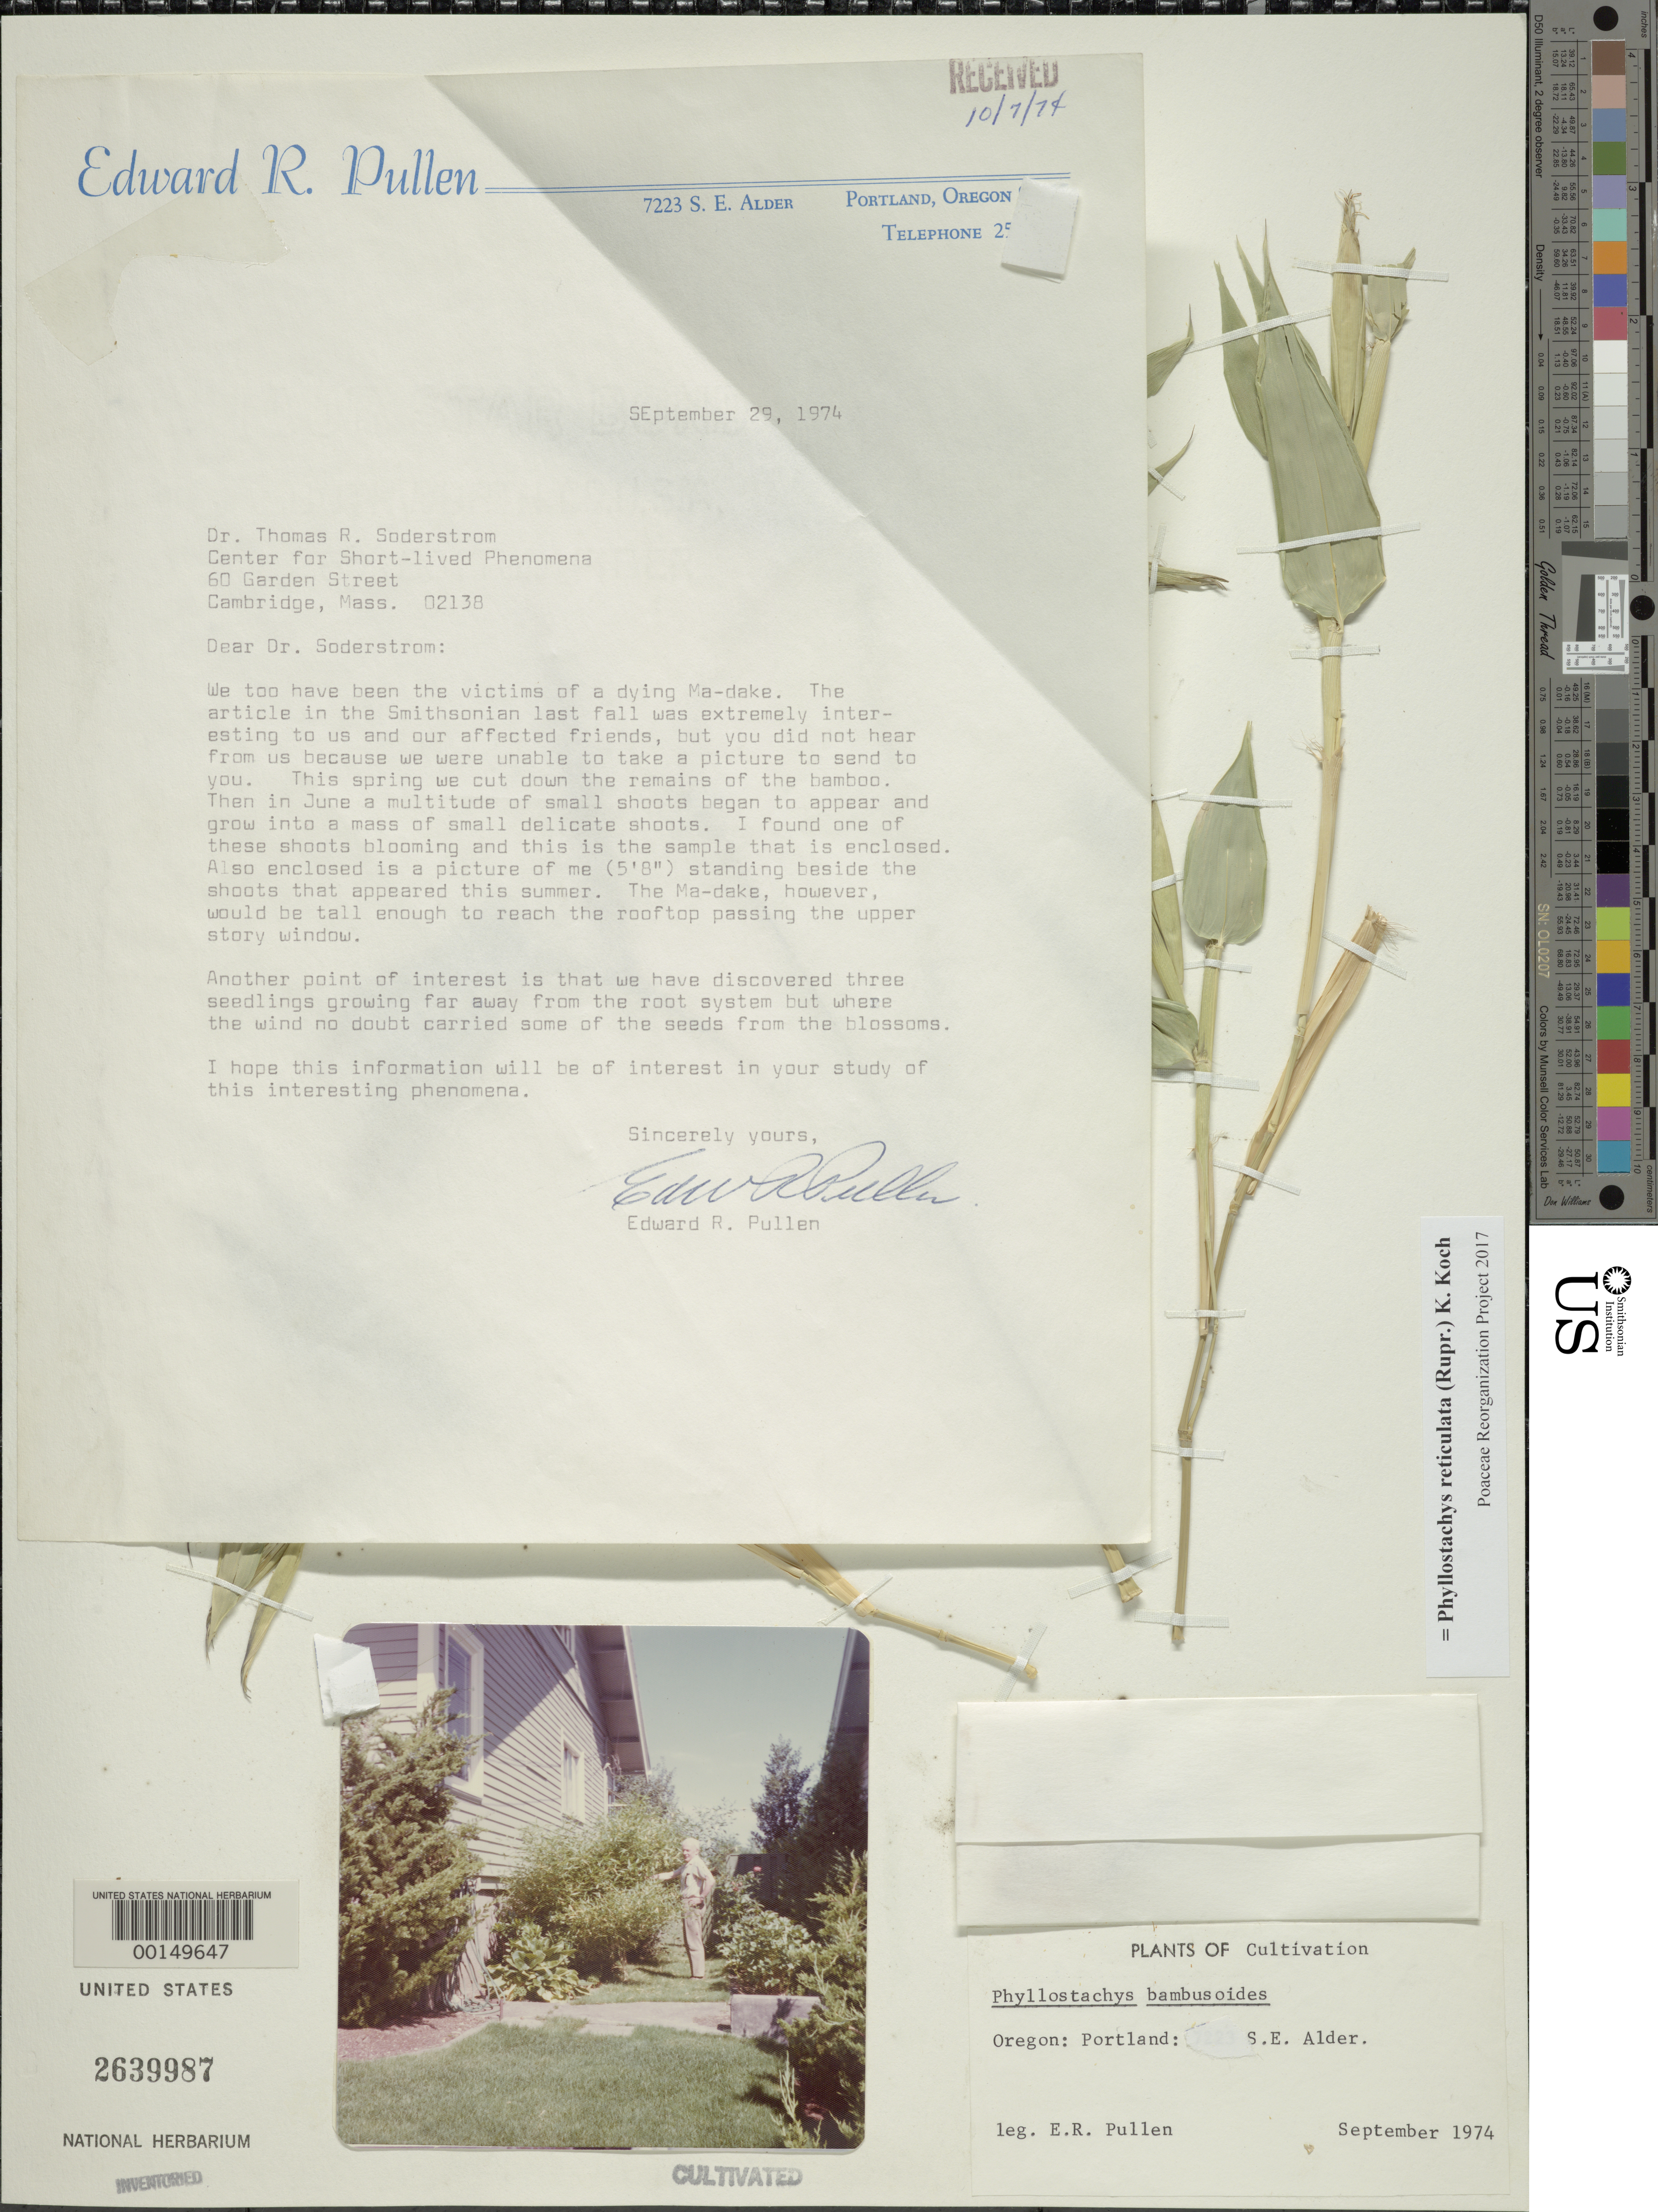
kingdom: Plantae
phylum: Tracheophyta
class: Liliopsida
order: Poales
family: Poaceae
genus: Phyllostachys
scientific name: Phyllostachys reticulata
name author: (Rupr.) K. Koch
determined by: Poaceae Reorganization Project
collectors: E. Pullen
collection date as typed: Sep 1974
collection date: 1974-09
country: United States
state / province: Oregon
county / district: Multnomah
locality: Portland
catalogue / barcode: US 2639987